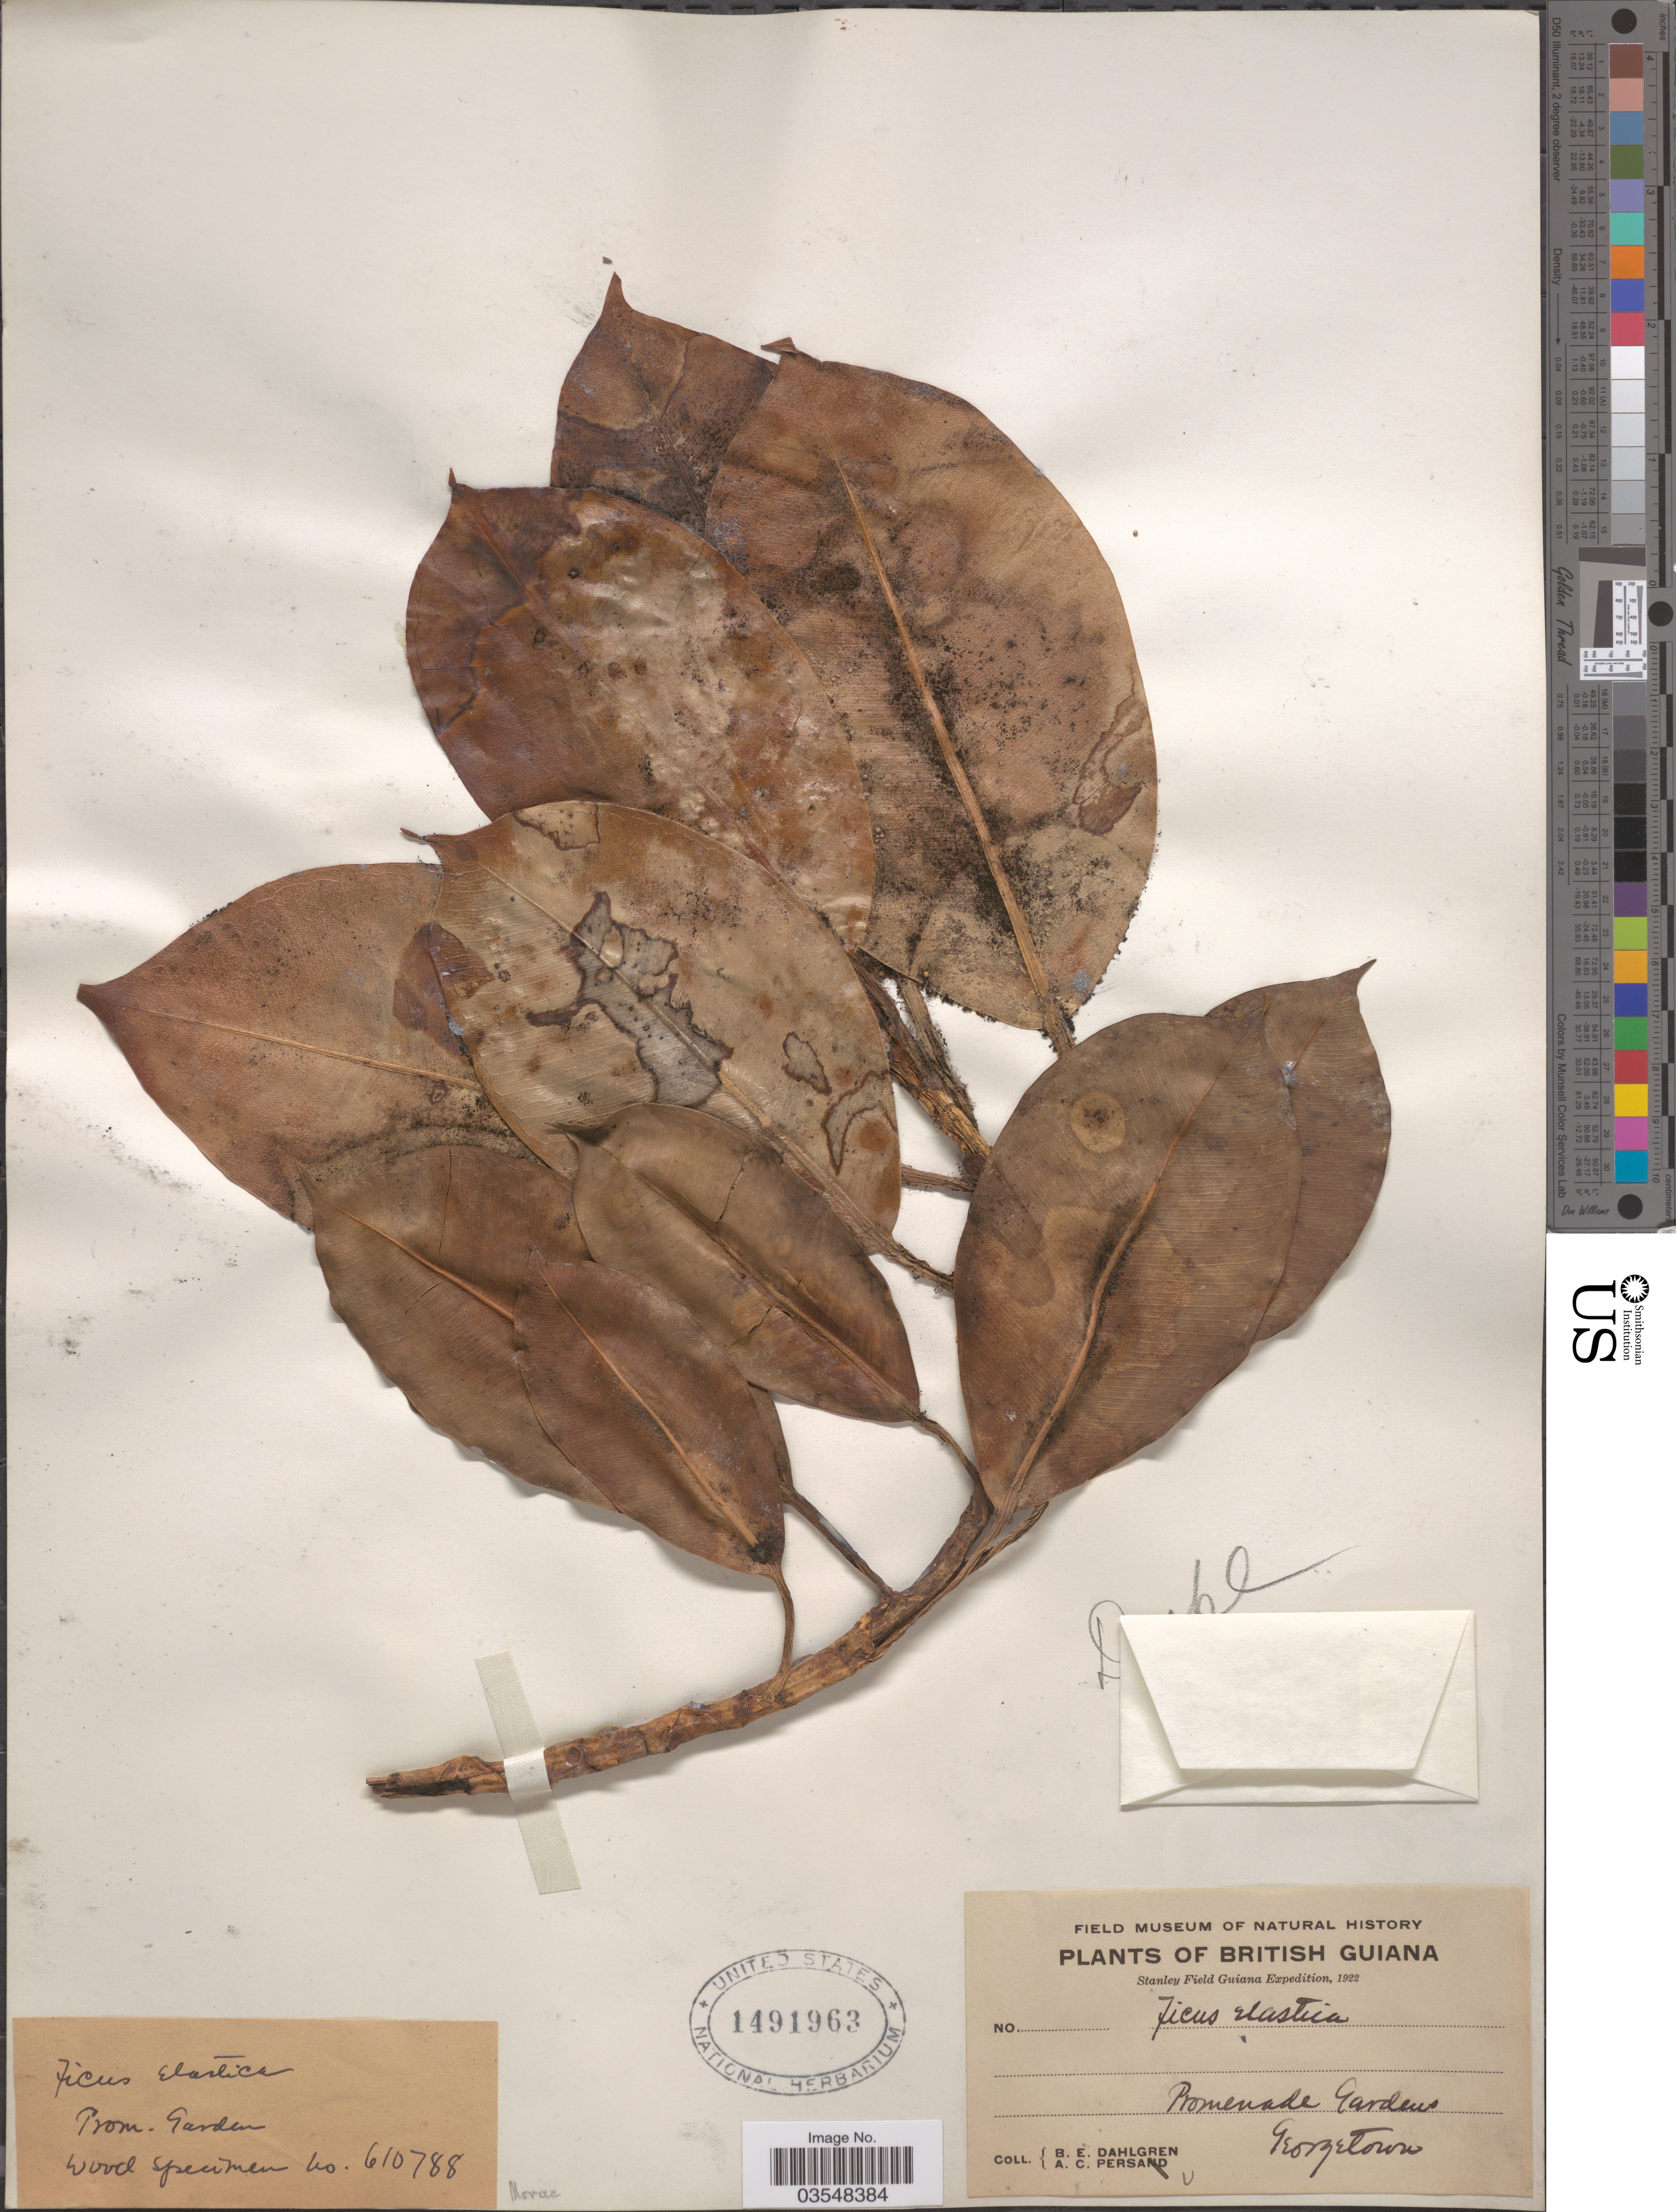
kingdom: Plantae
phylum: Tracheophyta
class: Magnoliopsida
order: Rosales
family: Moraceae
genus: Ficus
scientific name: Ficus elastica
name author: Roxb.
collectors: B. E. Dahlgren & A. Persaud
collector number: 610788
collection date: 1922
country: Guyana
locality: Promenade Gardens. Georgetown.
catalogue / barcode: US 1491963